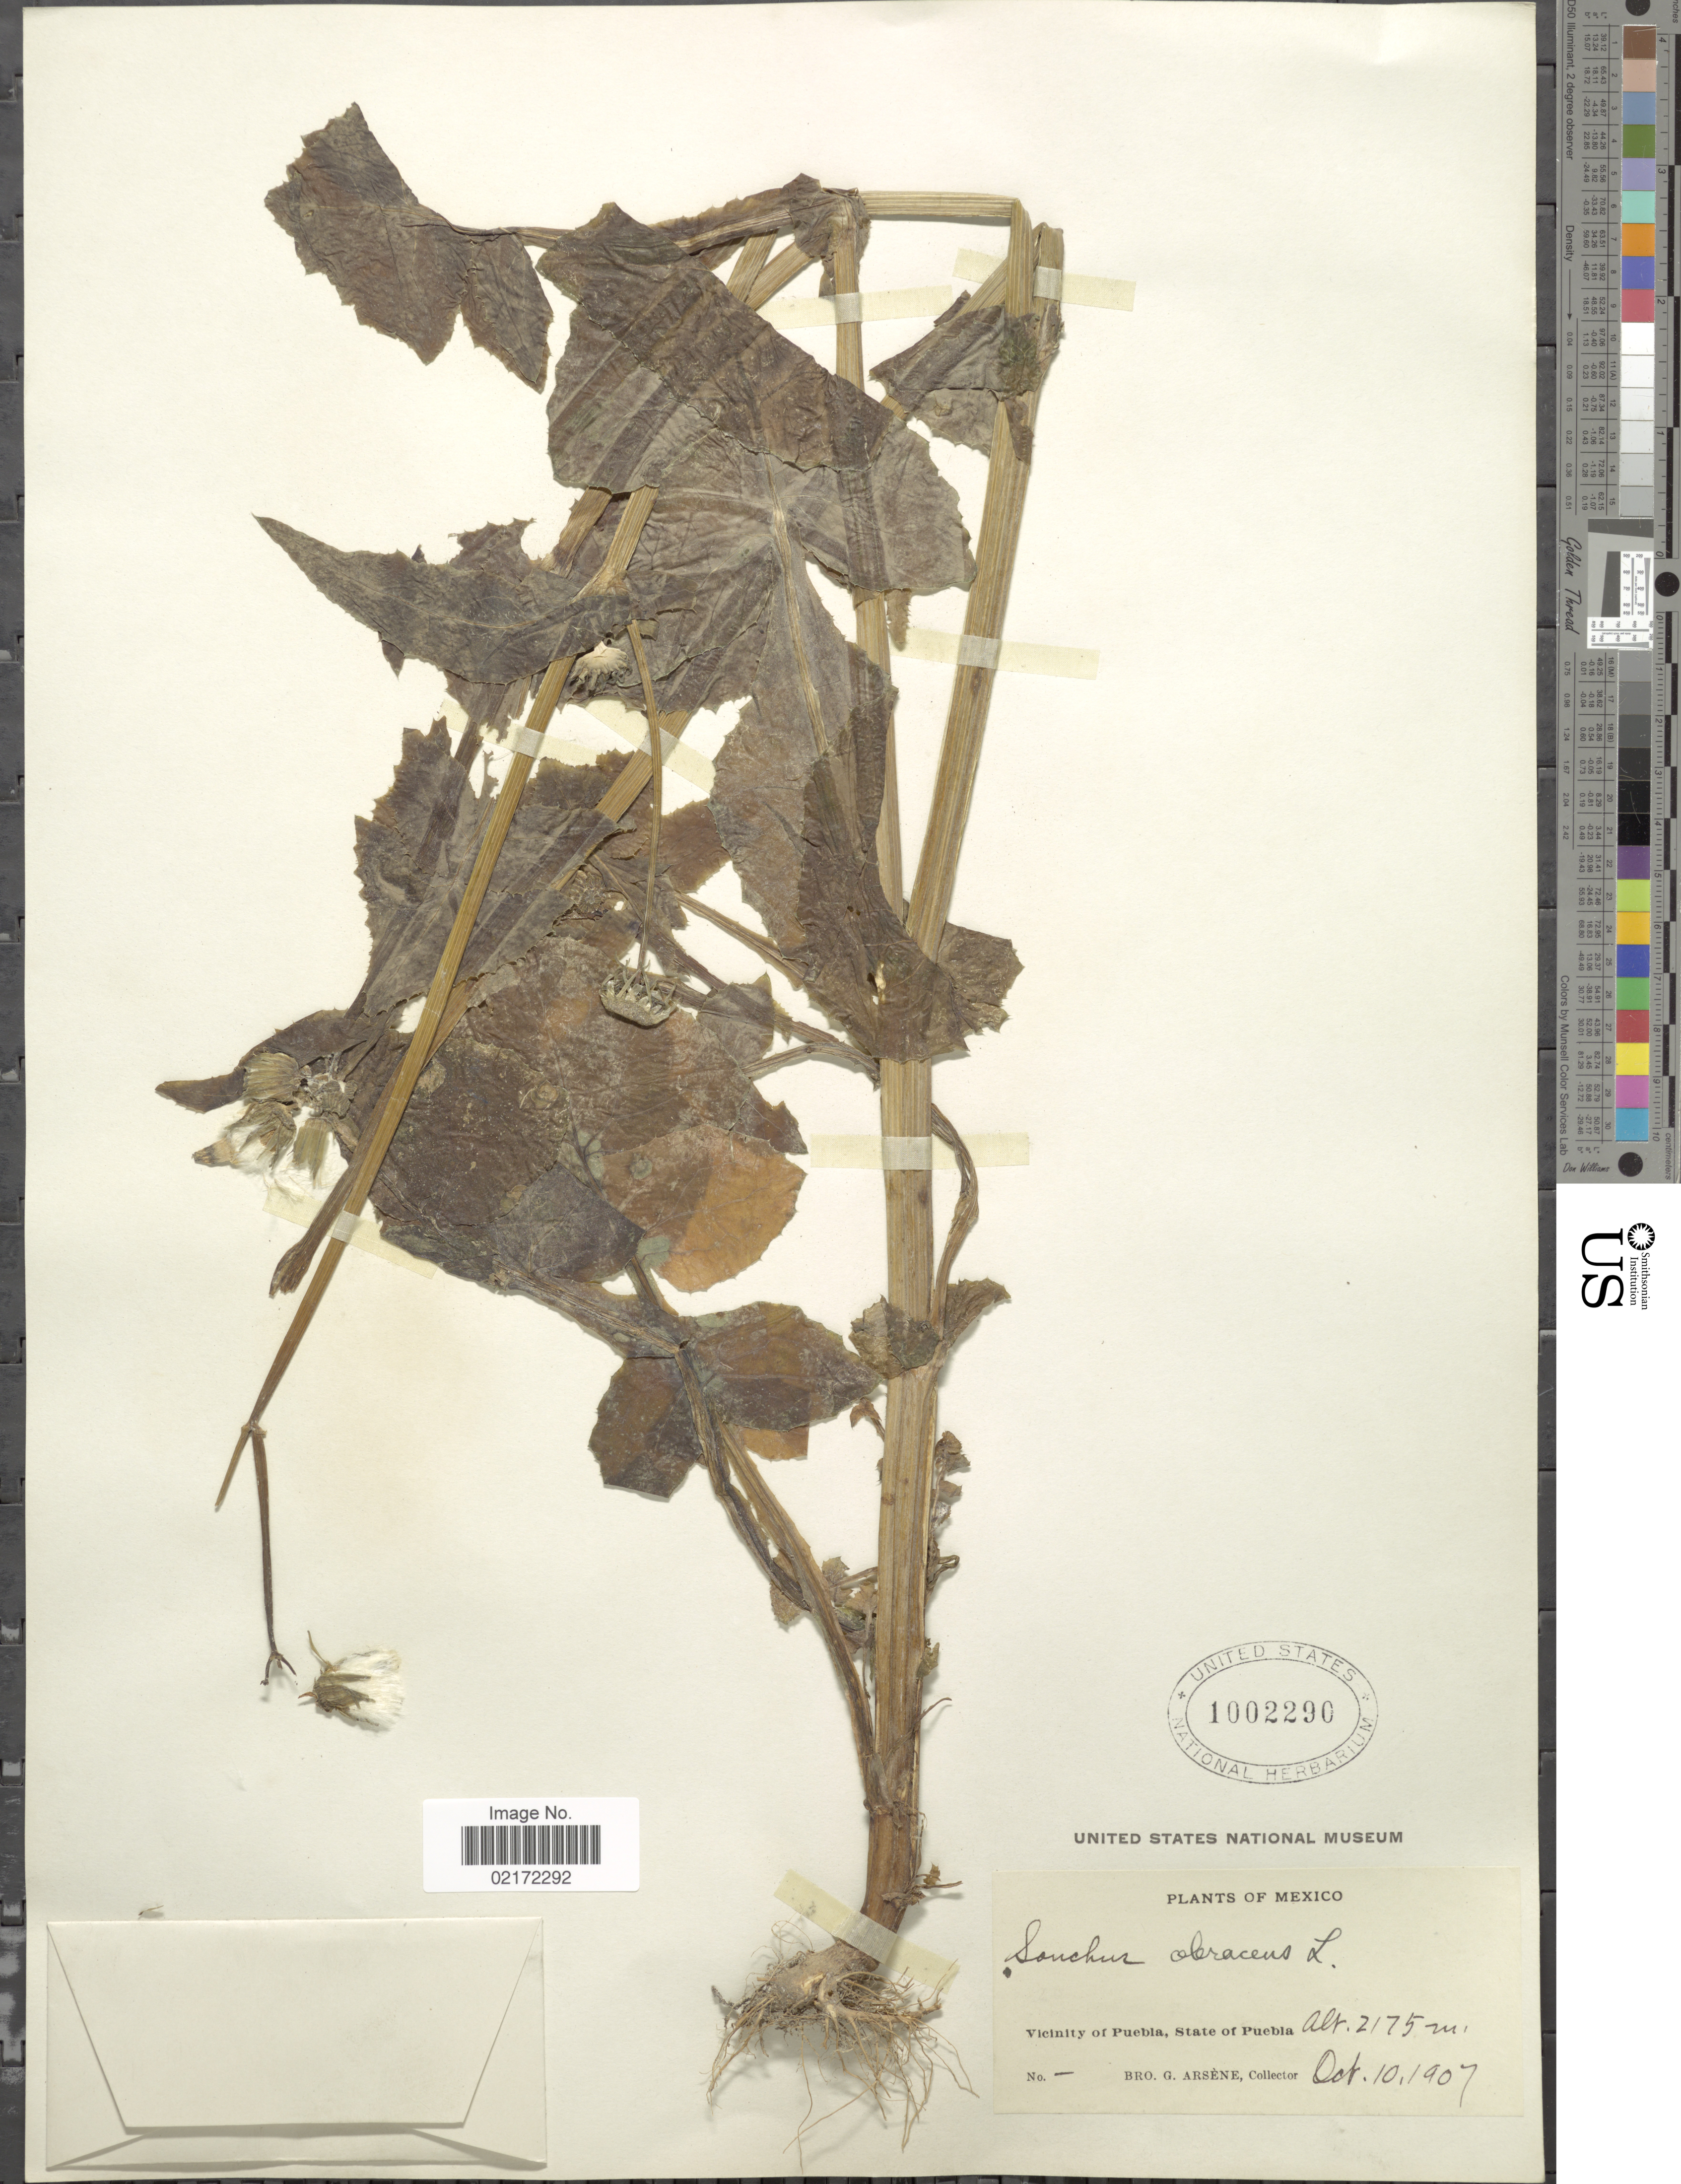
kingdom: Plantae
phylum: Tracheophyta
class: Magnoliopsida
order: Asterales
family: Asteraceae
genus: Sonchus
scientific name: Sonchus oleraceus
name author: L.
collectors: Bro. G. Arsène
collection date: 1907-10-10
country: Mexico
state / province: Puebla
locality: Vicinity of Puebla, State of Puebla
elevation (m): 2175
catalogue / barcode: US 1002290